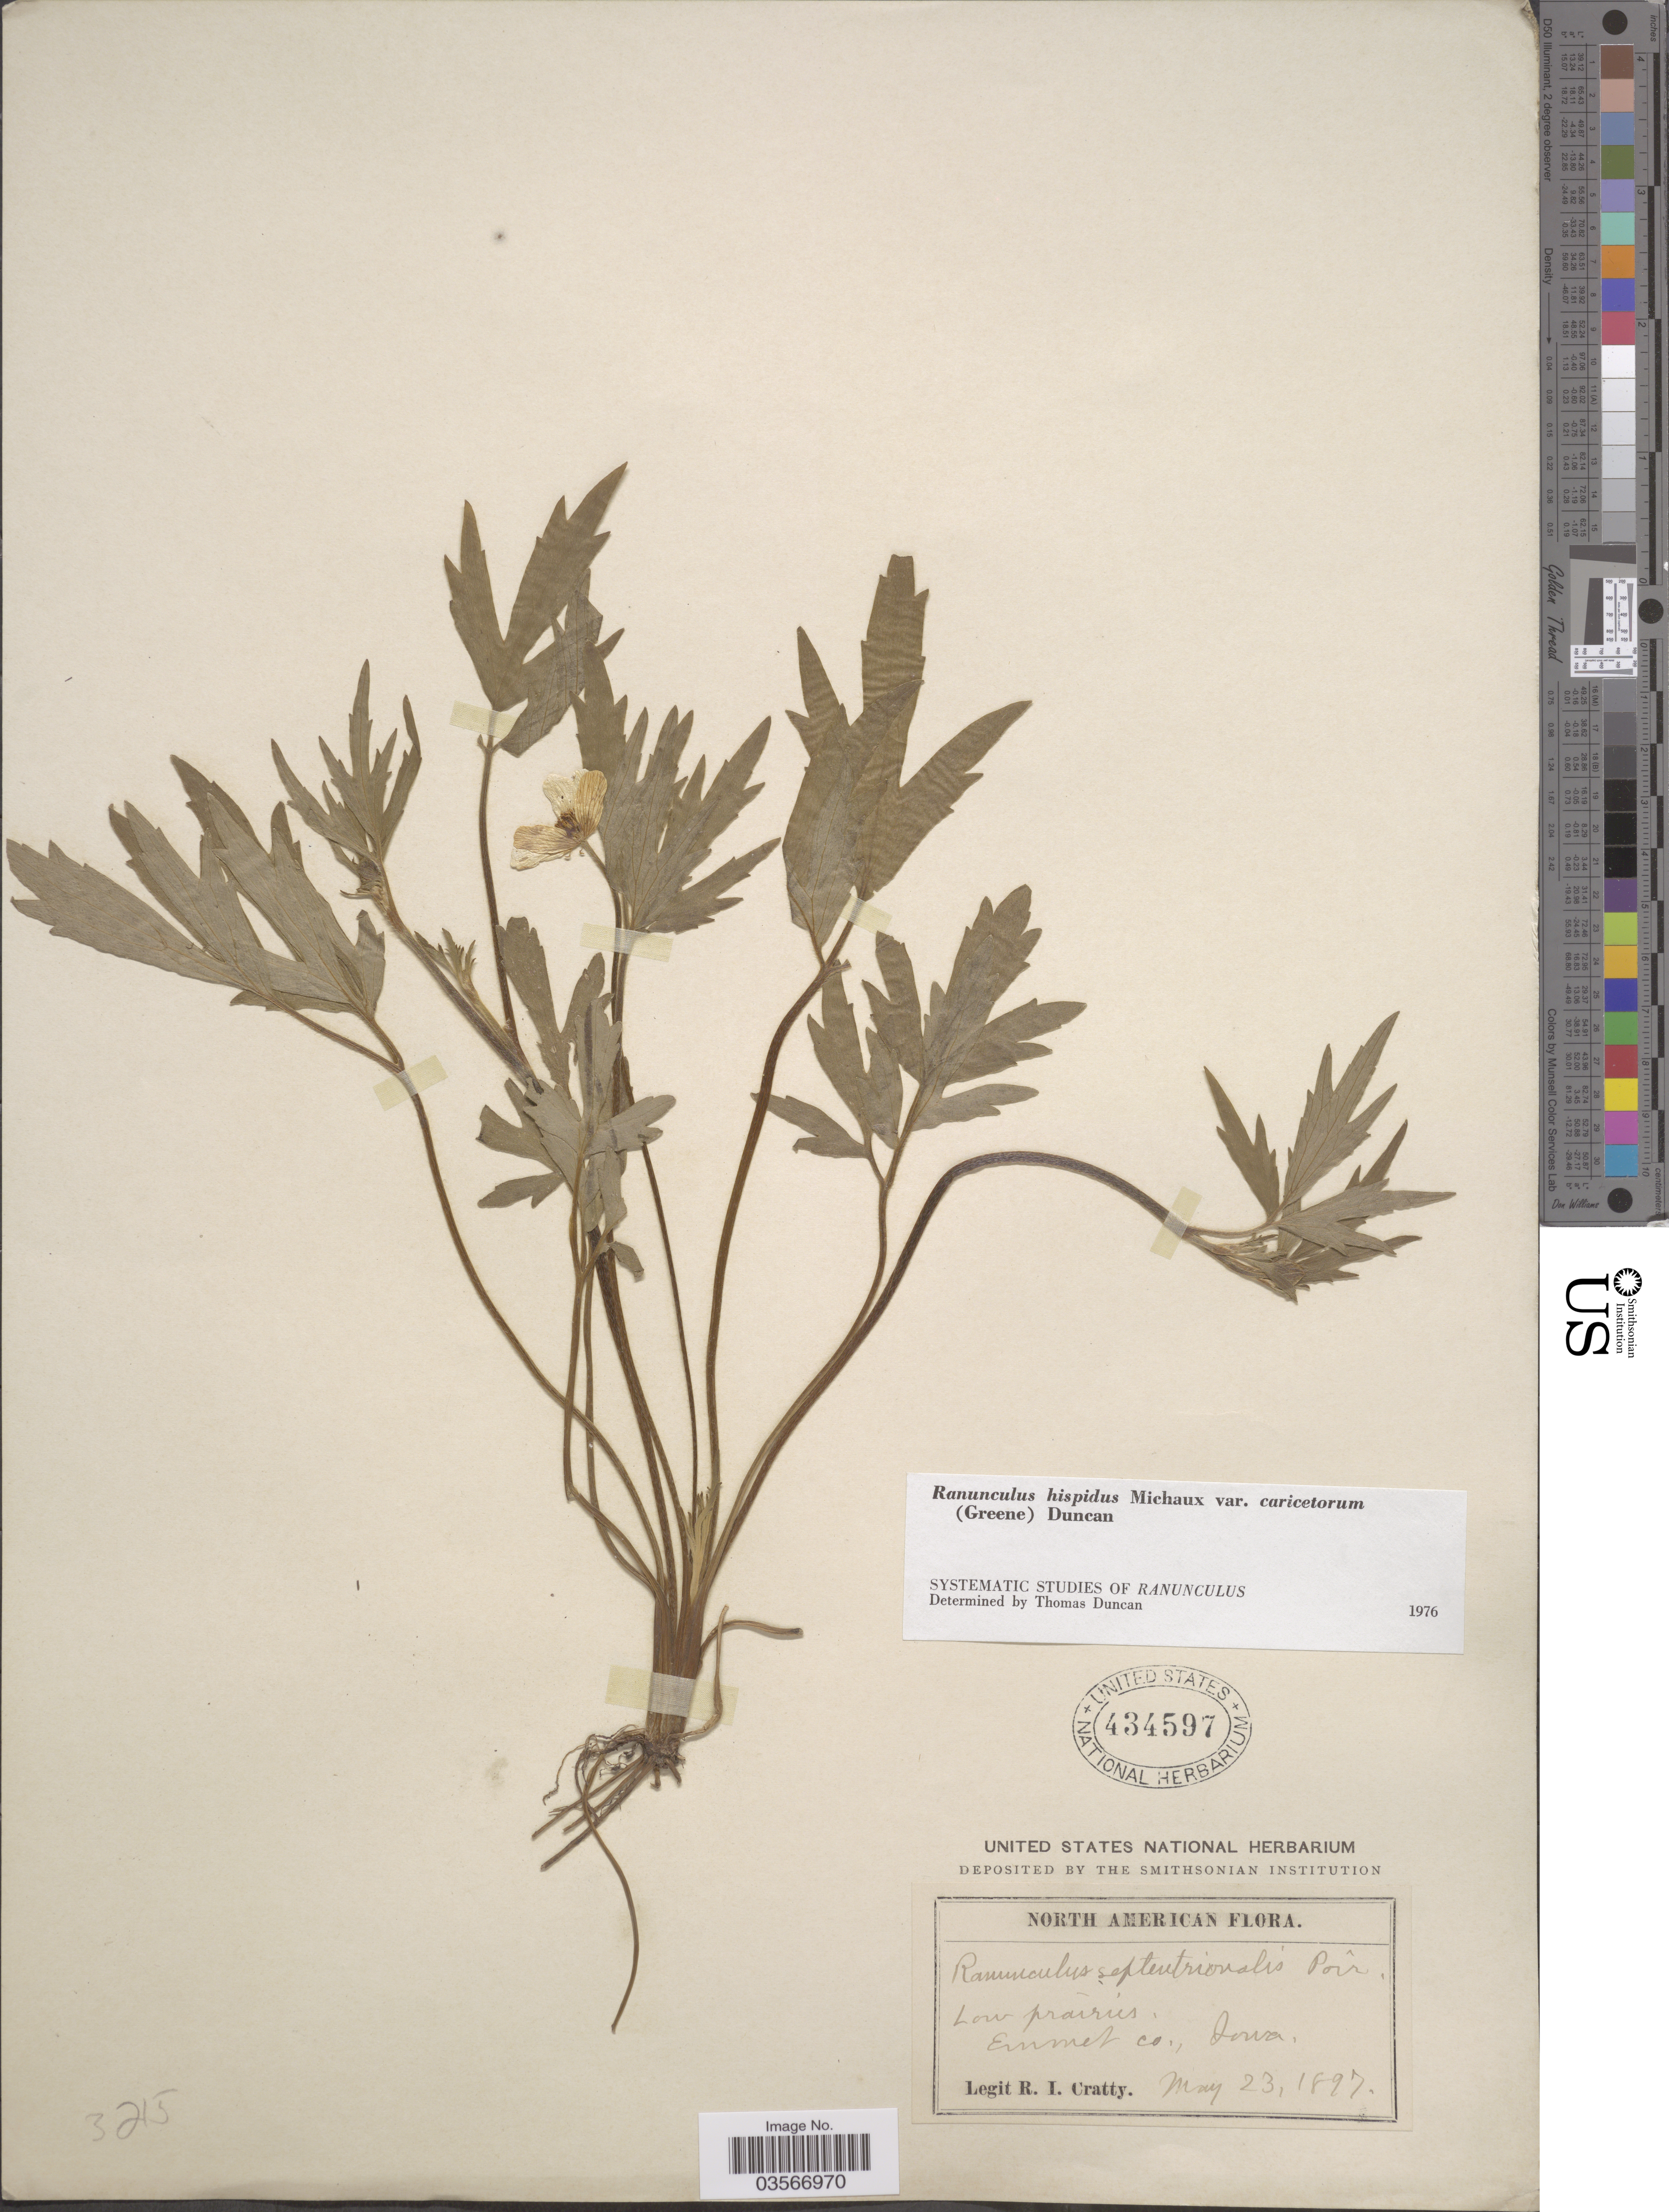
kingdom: Plantae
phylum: Tracheophyta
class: Magnoliopsida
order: Ranunculales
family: Ranunculaceae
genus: Ranunculus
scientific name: Ranunculus hispidus var. caricetorum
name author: Michx.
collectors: R. Cratty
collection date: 1897-05-23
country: United States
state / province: Iowa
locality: Emmet Co.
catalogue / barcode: US 434597